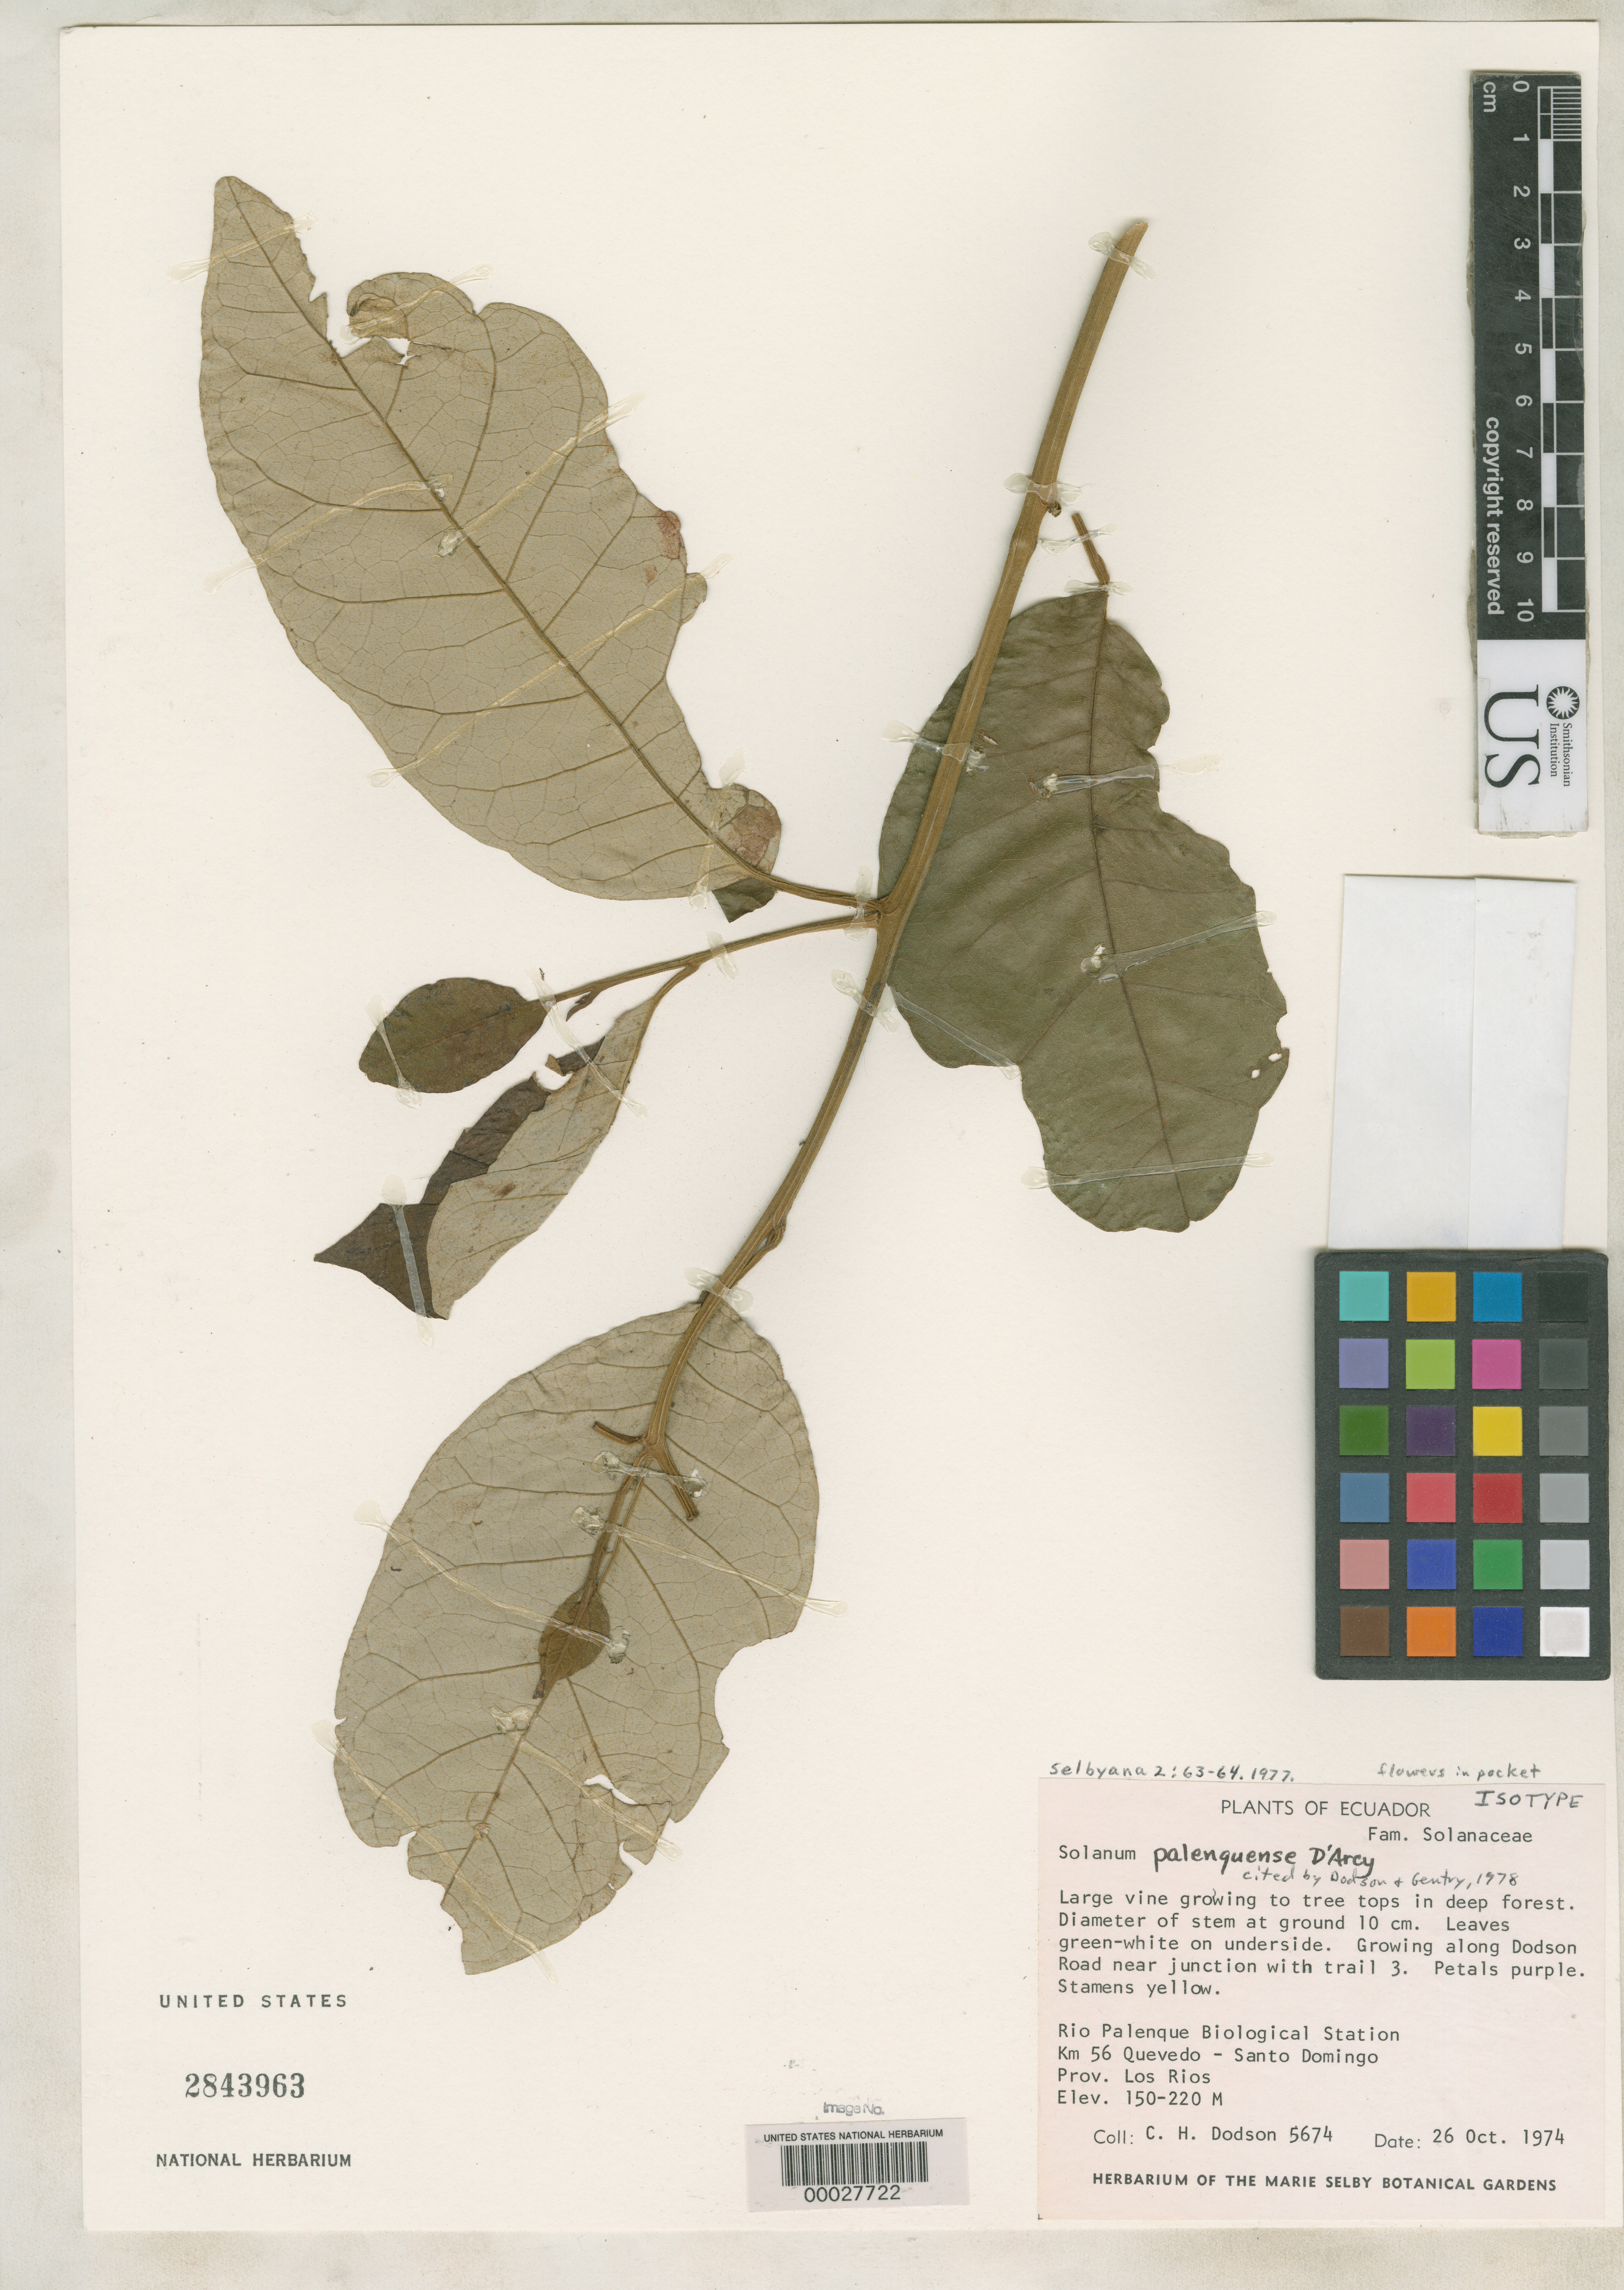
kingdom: Plantae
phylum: Tracheophyta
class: Magnoliopsida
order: Solanales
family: Solanaceae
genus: Solanum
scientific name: Solanum palenguense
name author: D'Arcy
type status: Isotype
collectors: C. H. Dodson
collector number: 5674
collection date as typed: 26 Oct 1974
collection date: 1974-10-26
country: Ecuador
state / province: Los Ríos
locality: R10 Palenque Biological Sta., between Quevedo & Santa Domingo de los Colorados.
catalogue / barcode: US 2843963